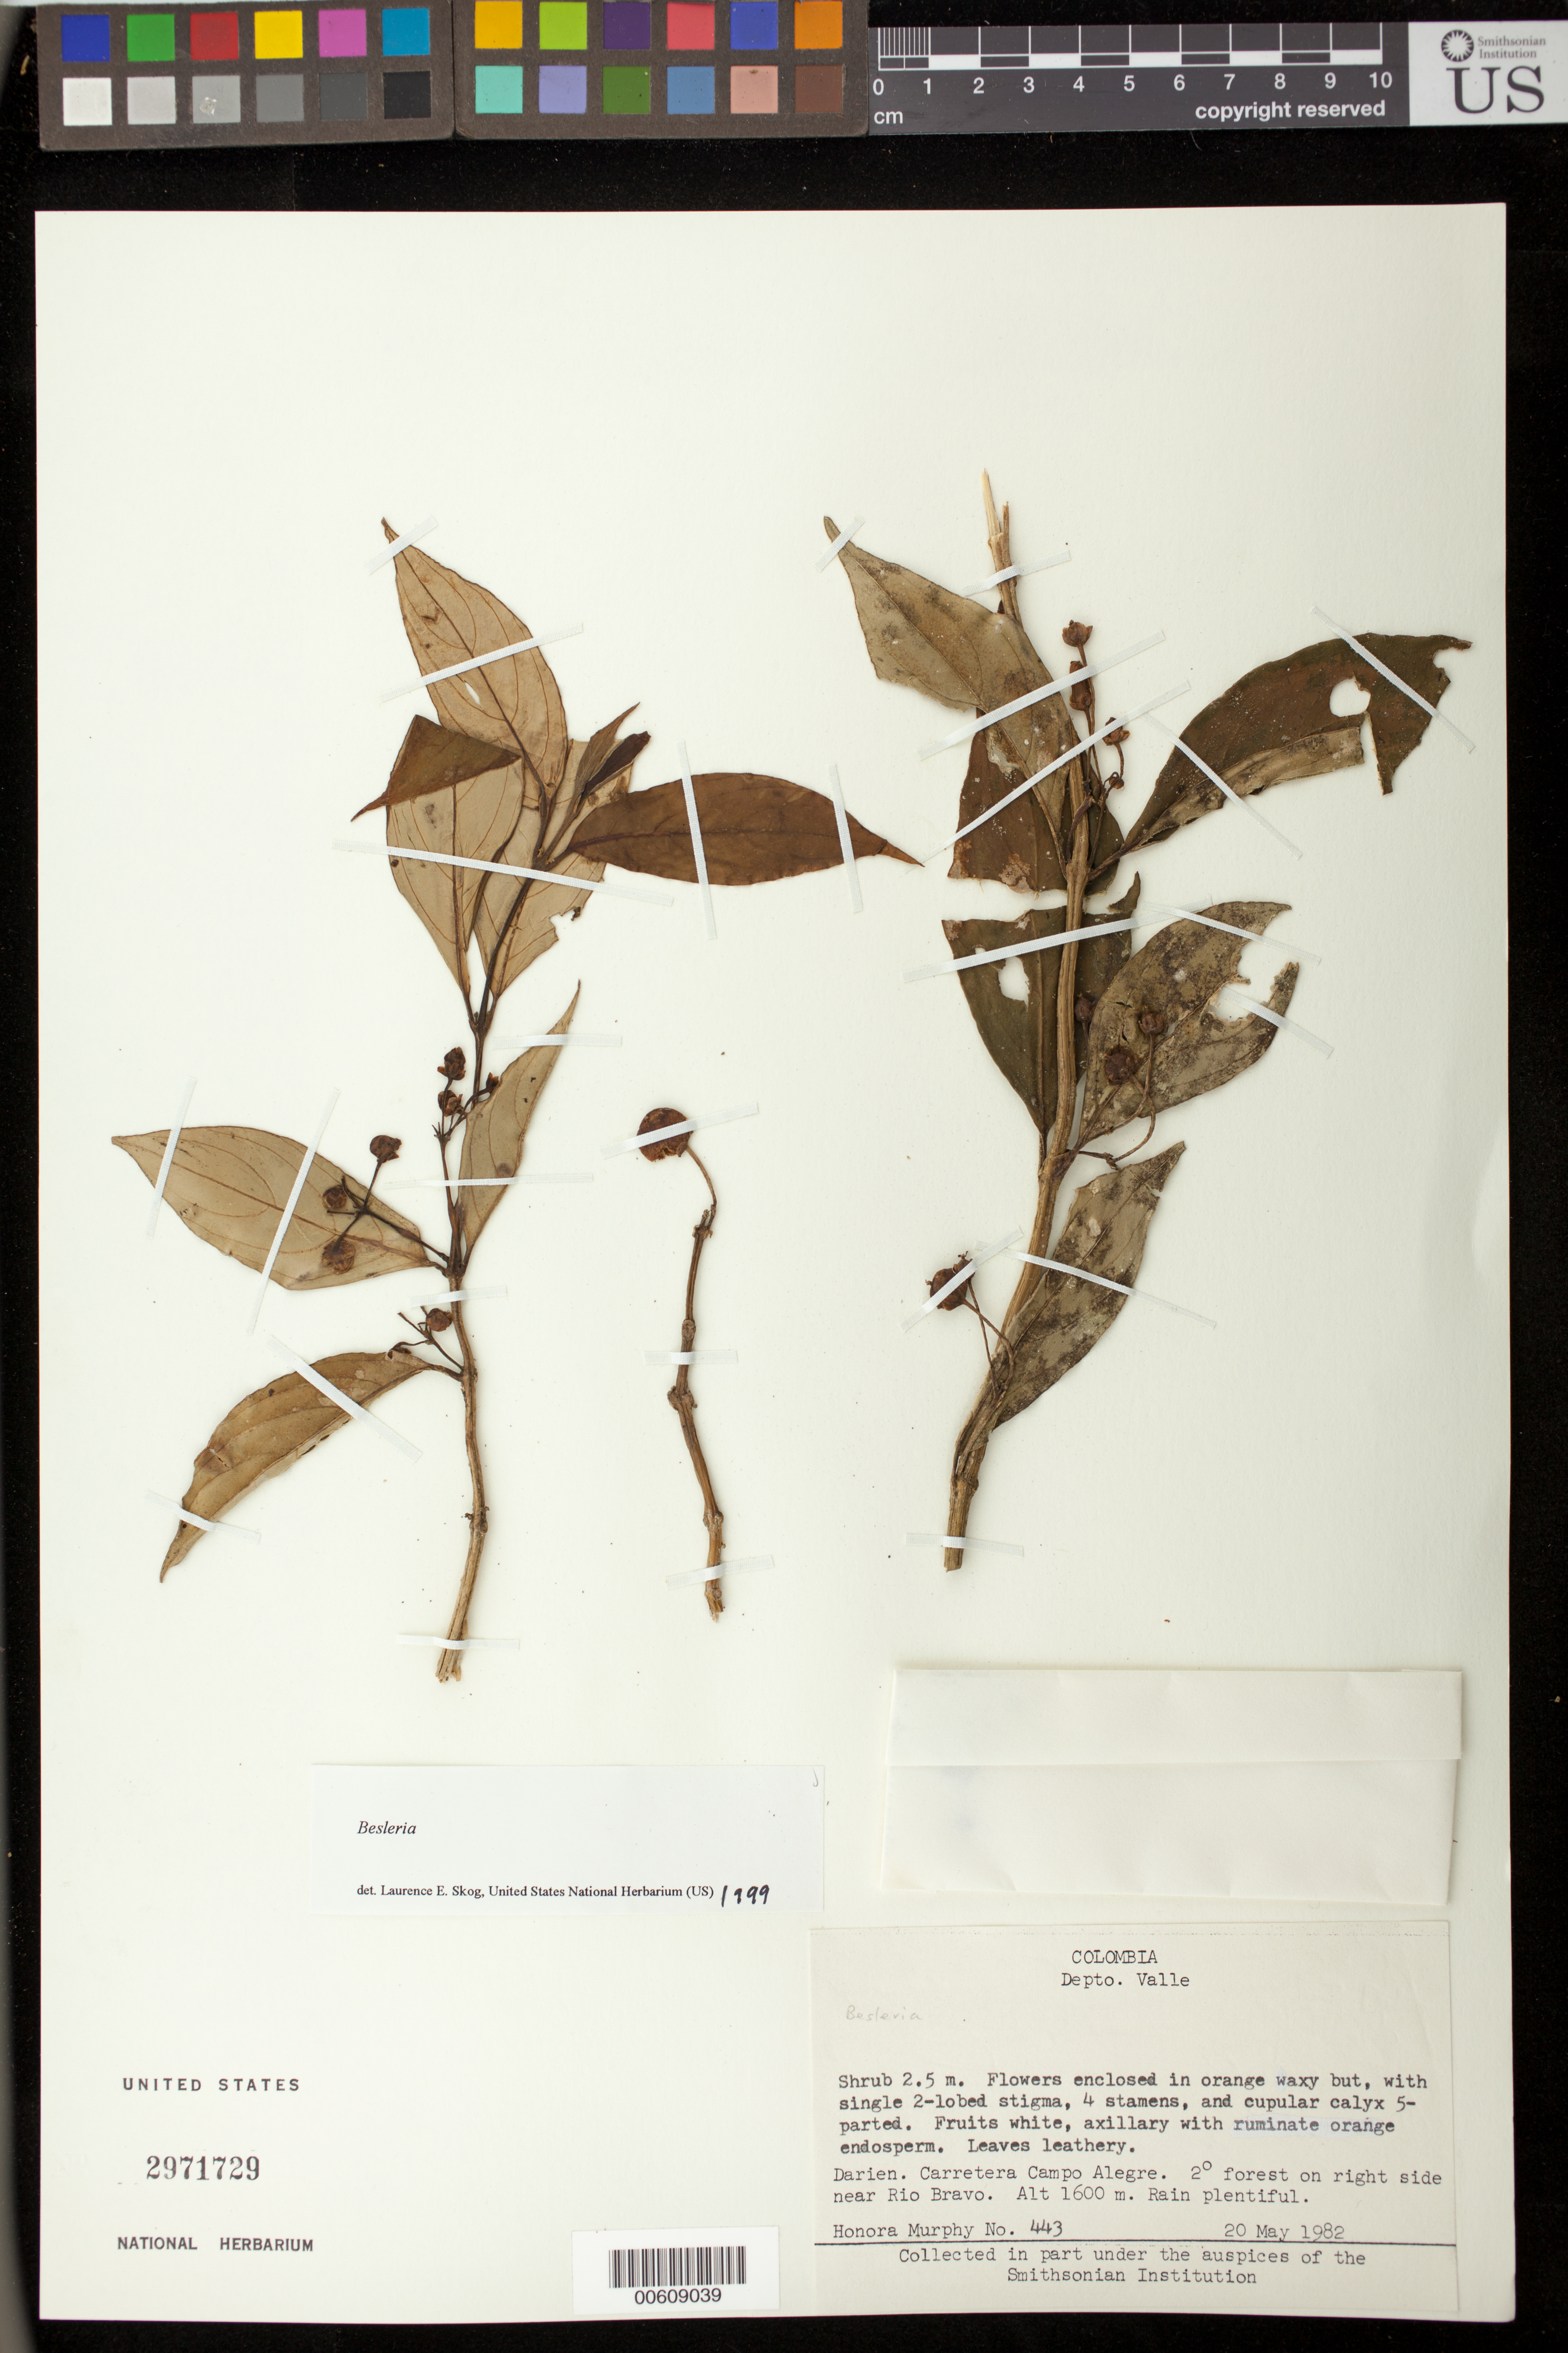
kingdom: Plantae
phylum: Tracheophyta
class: Magnoliopsida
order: Lamiales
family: Gesneriaceae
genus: Besleria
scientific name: Besleria sp.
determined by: Skog, Laurence E.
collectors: H. Murphy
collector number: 443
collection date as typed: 20 May 1982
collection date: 1982-05-20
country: Colombia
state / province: Valle del Cauca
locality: Darien, Carretera Campo Alegre, on right side near Rio Bravo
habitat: Secondary forest; rain plentiful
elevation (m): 1600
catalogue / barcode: US 2971729